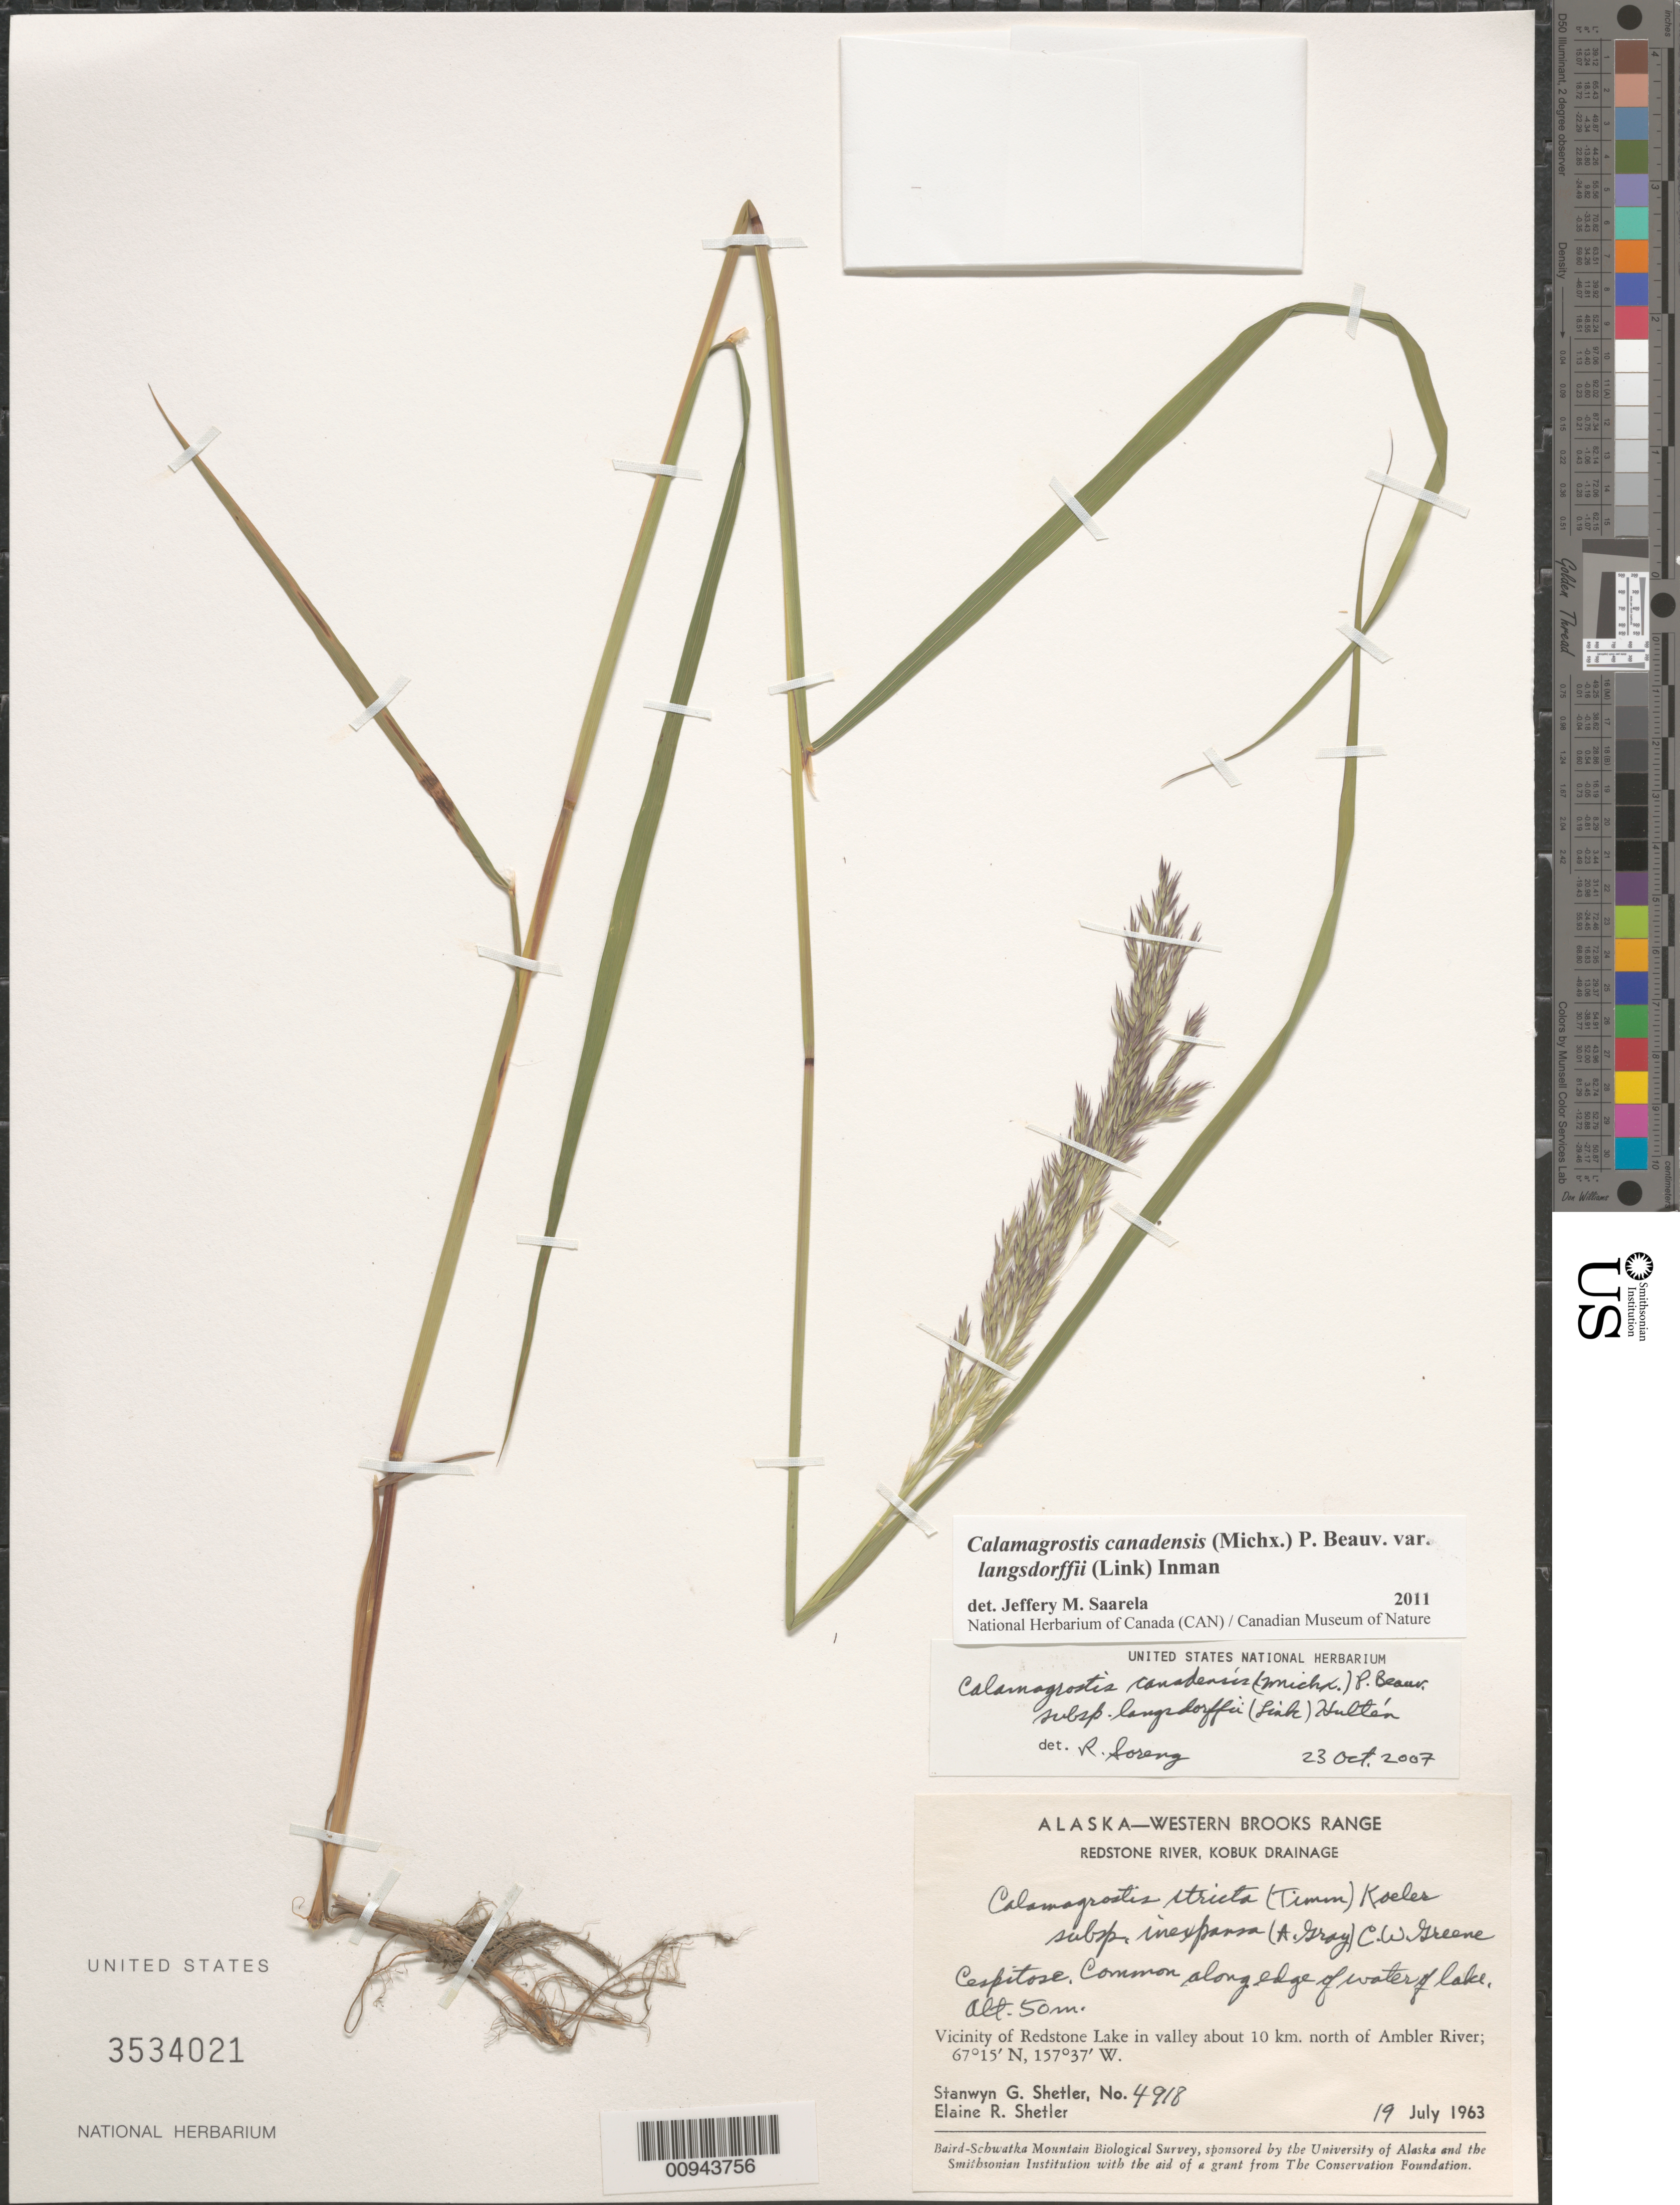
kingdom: Plantae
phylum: Tracheophyta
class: Liliopsida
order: Poales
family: Poaceae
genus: Calamagrostis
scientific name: Calamagrostis canadensis subsp. langsdorffii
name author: (Link) Hultén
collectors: S. Shetler & E. R. Shetler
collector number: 4918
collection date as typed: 19 Jul 1963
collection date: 1963-07-19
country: United States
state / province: Alaska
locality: Vicinity of Redstone Lake in valley about 10 km. north of Ambler River. Western Brooks Range, Redstone River, Kobuk Drainage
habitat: Common along edge of water of Lake.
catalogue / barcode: US 3534021